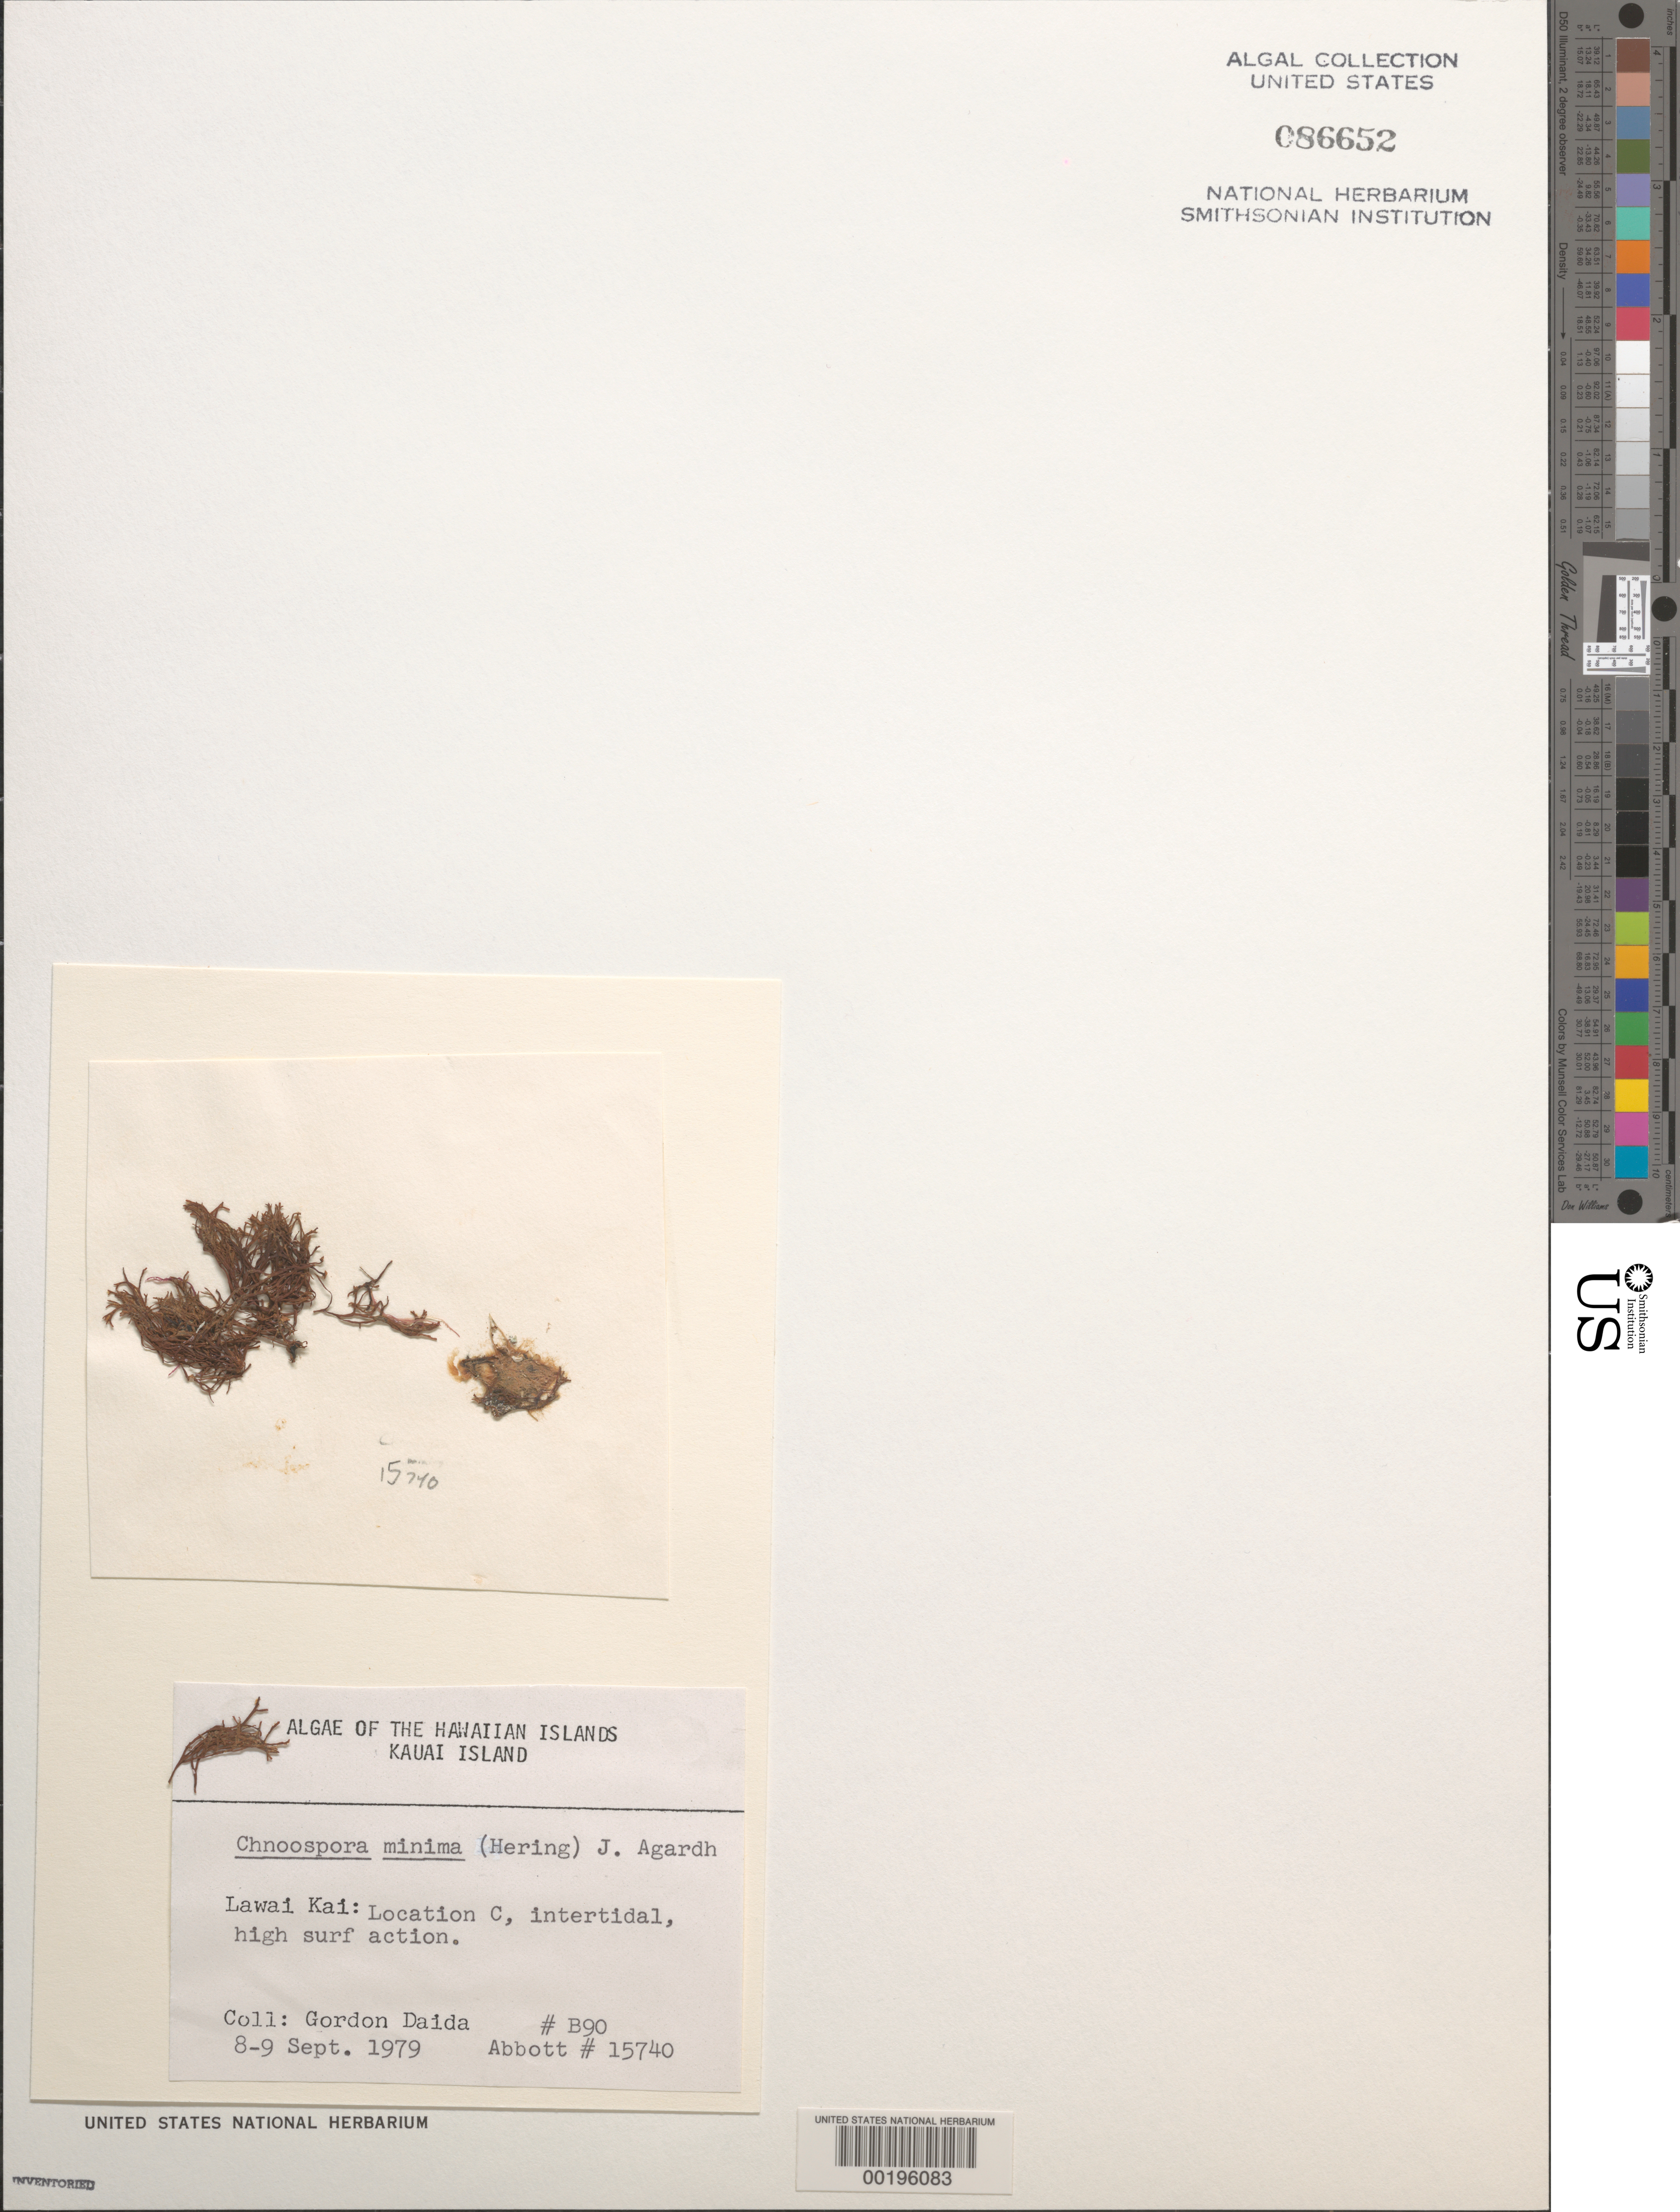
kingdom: Chromista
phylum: Ochrophyta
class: Phaeophyceae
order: Scytosiphonales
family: Scytosiphonaceae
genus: Chnoospora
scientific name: Chnoospora minima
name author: (Hering) Papenf.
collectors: G. Daida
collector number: B90 & IAA 15740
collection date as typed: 08 Sep 1979 to 09 Sep 1979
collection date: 1979-09-08/1979-09-09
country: United States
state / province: Hawaii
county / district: Kaui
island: Kaua'i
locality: Lawai Kai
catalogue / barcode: US 86652